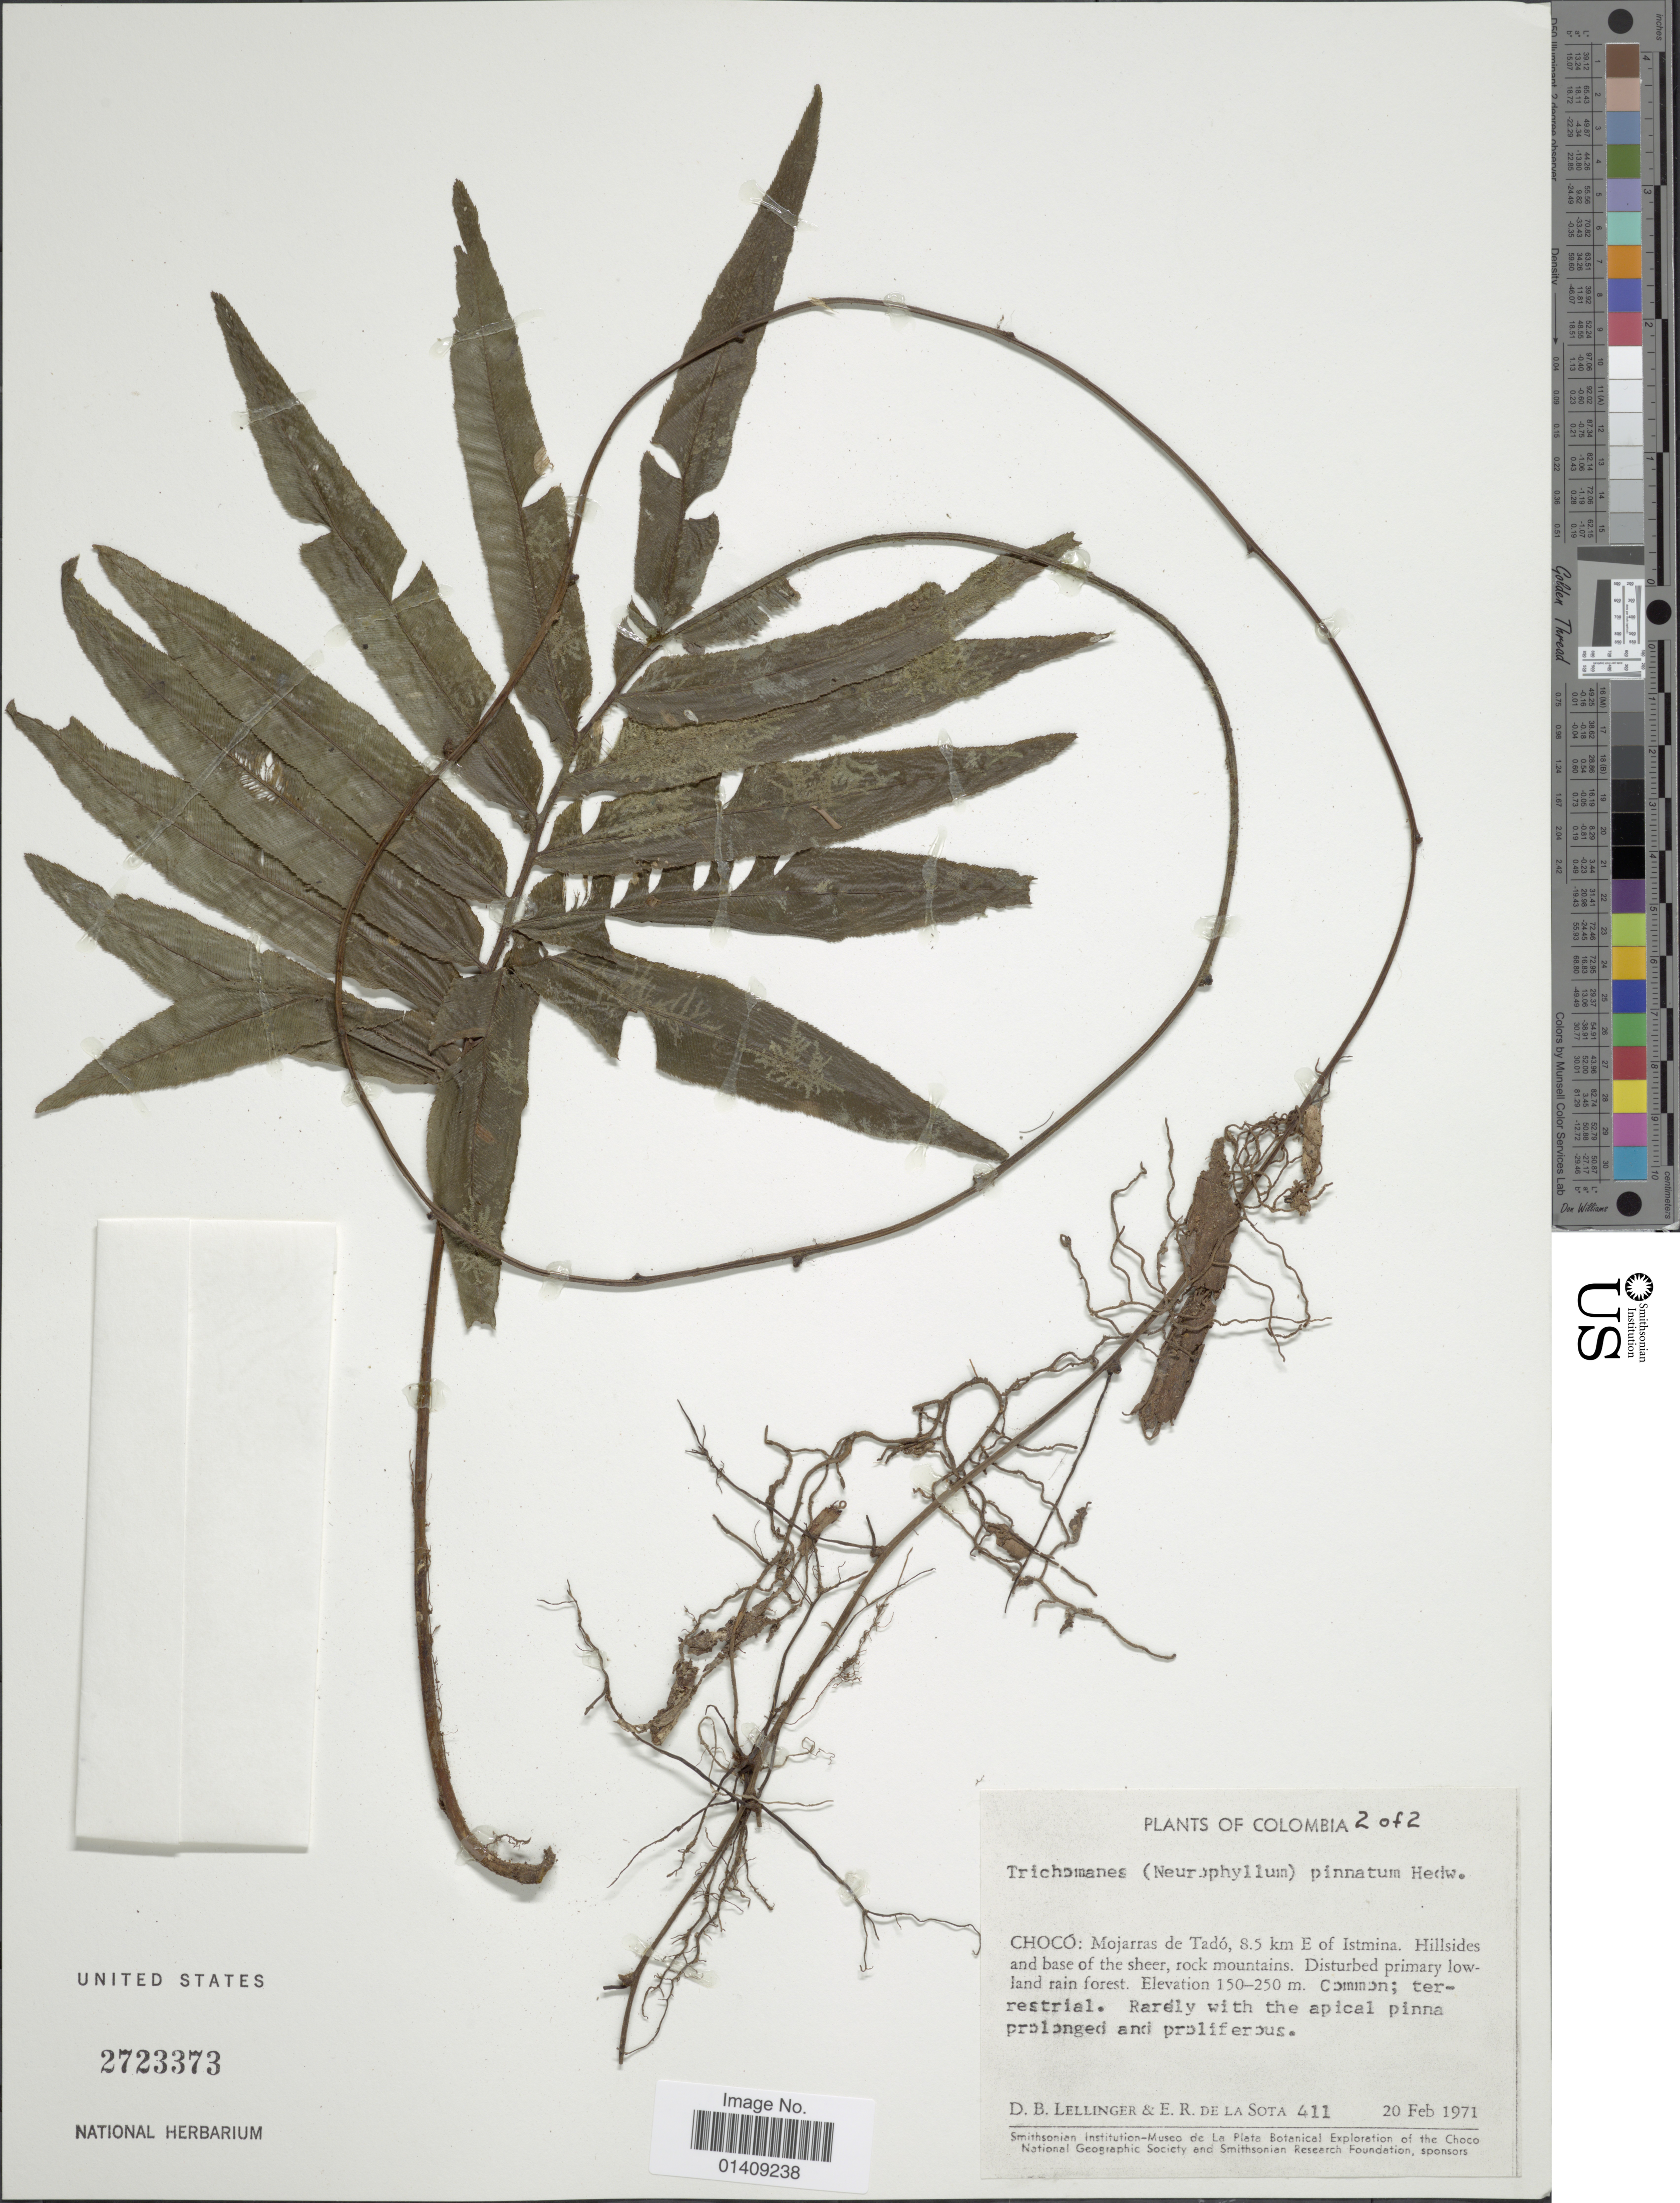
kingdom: Plantae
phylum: Tracheophyta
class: Polypodiopsida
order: Hymenophyllales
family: Hymenophyllaceae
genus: Trichomanes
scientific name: Trichomanes pinnatum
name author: Hedw.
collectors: D. B. Lellinger & E. R. de la Sota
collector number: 411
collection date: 1971-02-20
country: Colombia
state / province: Chocó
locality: Choco: Mojarras de Tado, 8.5 km E of Istmina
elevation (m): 150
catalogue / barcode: US 2723373